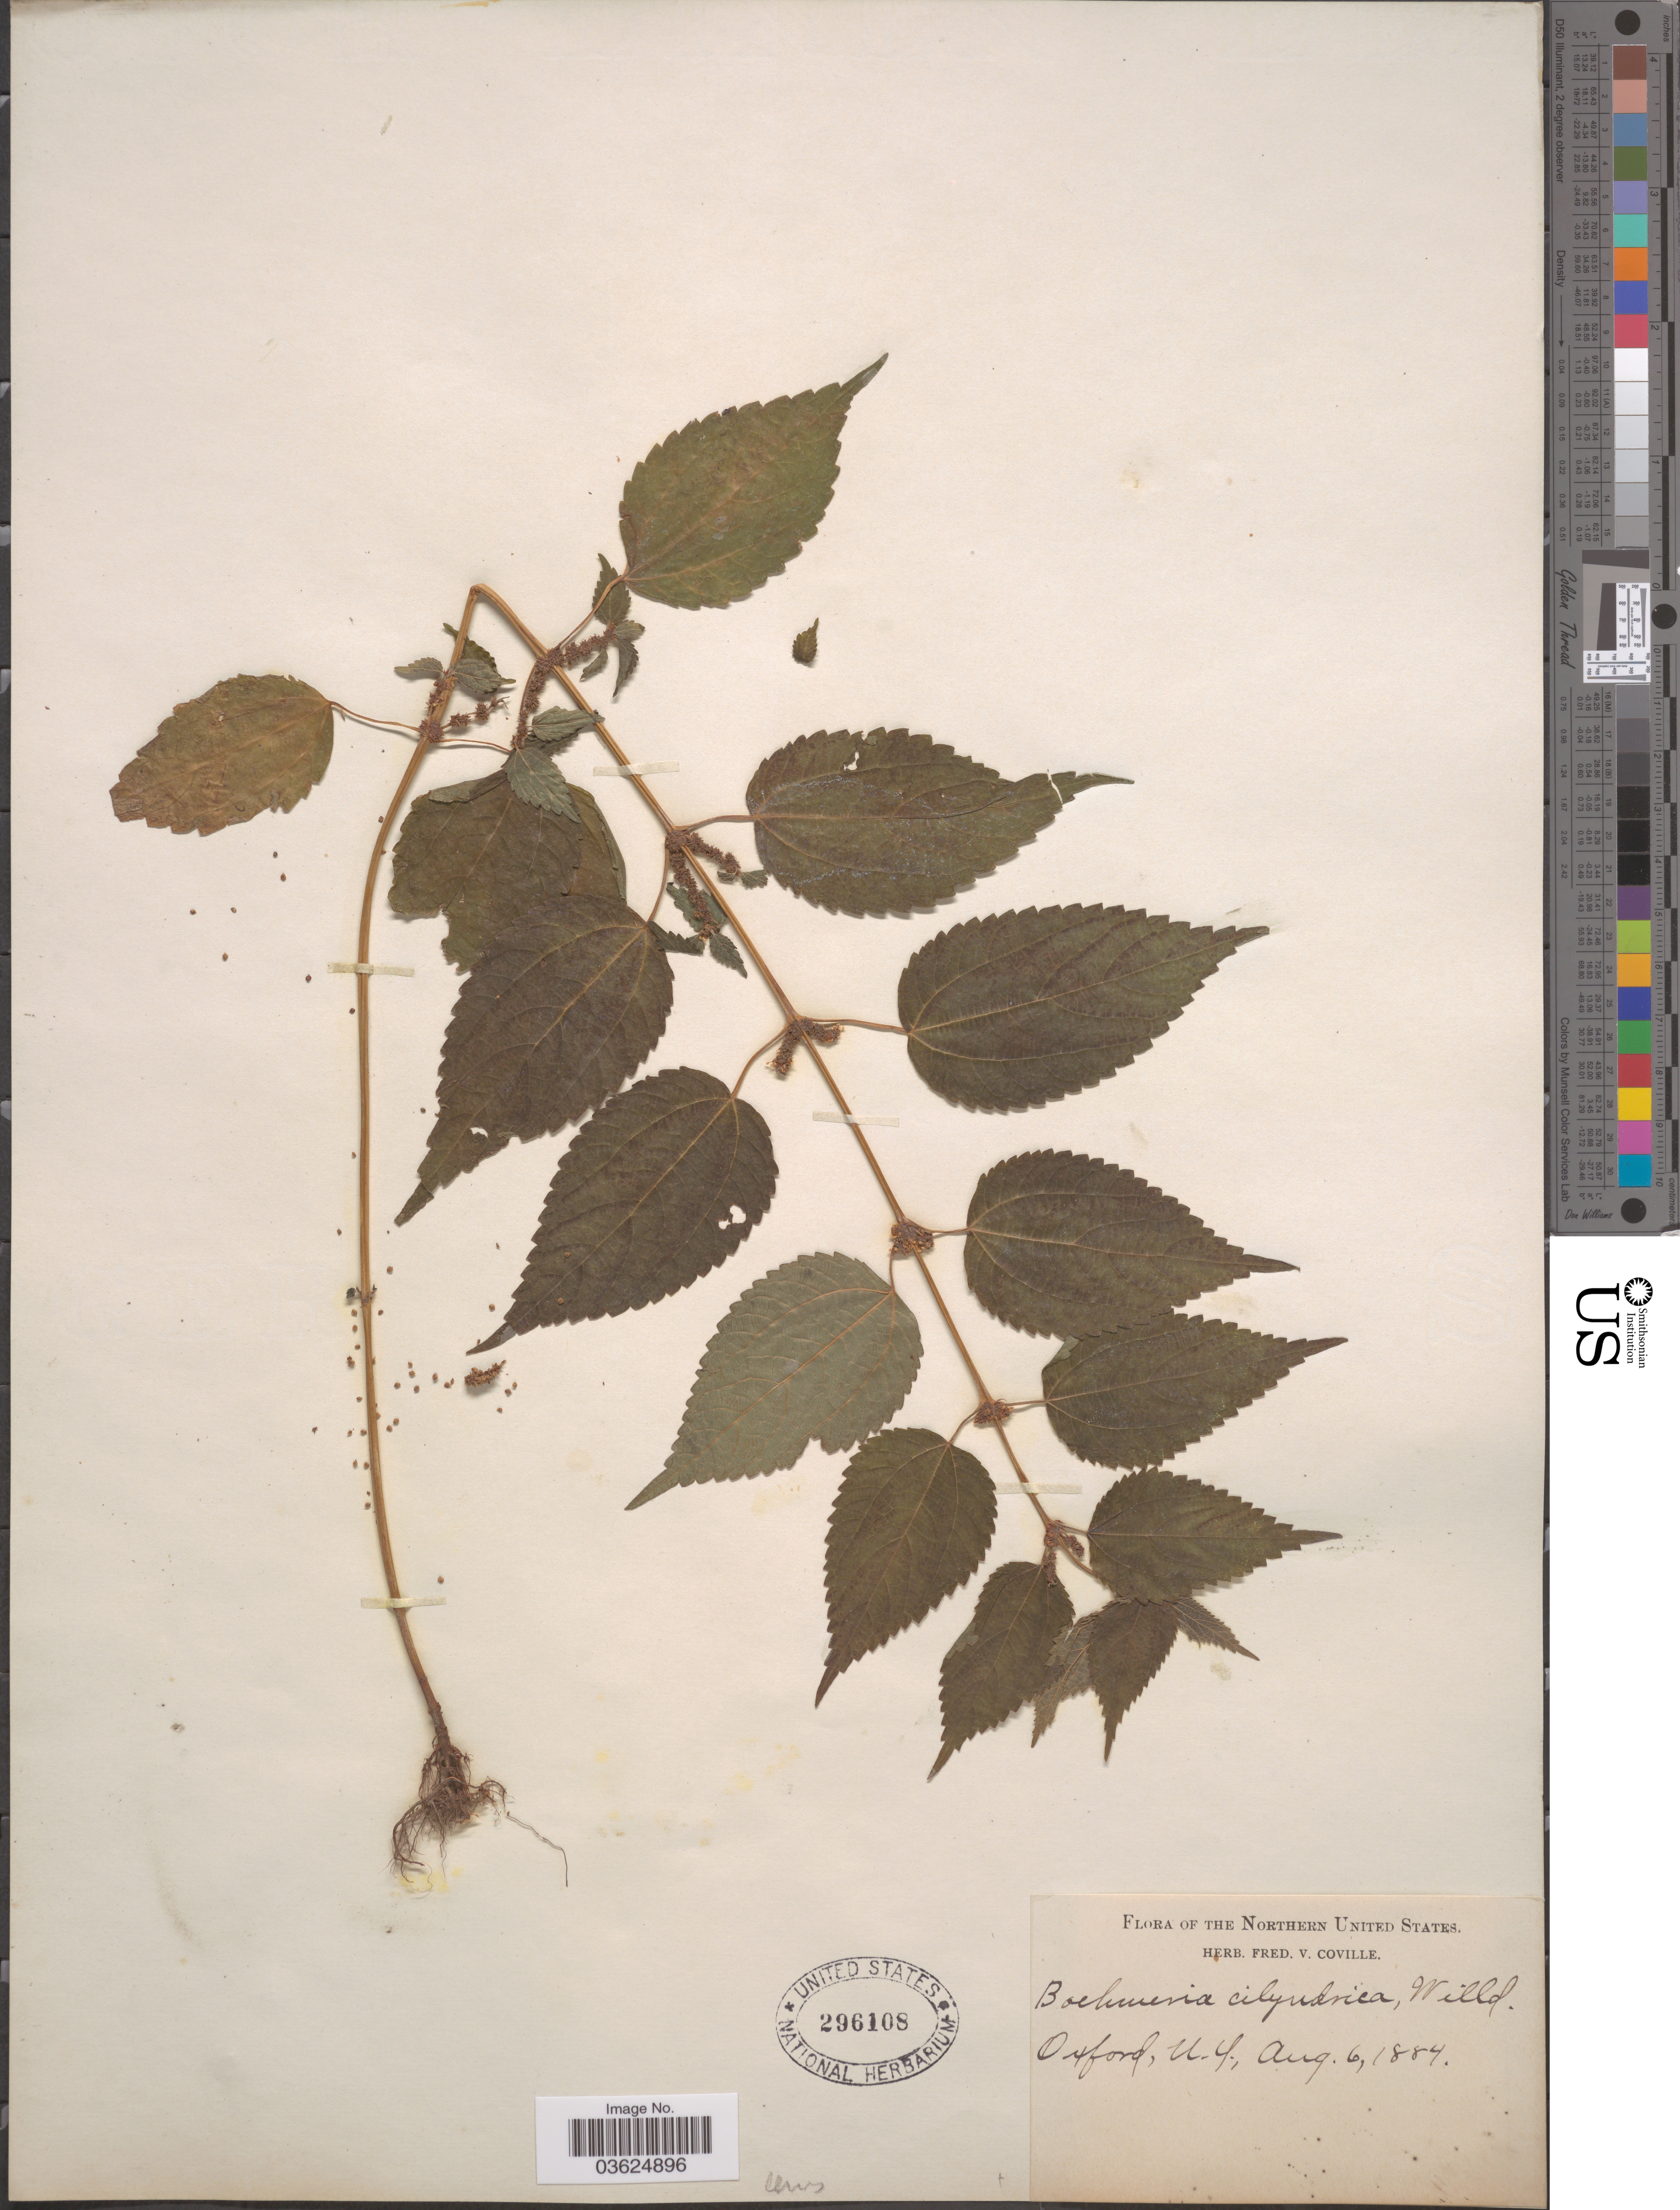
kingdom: Plantae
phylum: Tracheophyta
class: Magnoliopsida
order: Rosales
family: Urticaceae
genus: Boehmeria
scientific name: Boehmeria cylindrica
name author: (L.) Sw.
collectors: ex herb. Fred. V. Coville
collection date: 1884-08-06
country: United States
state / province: New York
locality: The Northern United States. Oxford.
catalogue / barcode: US 296108